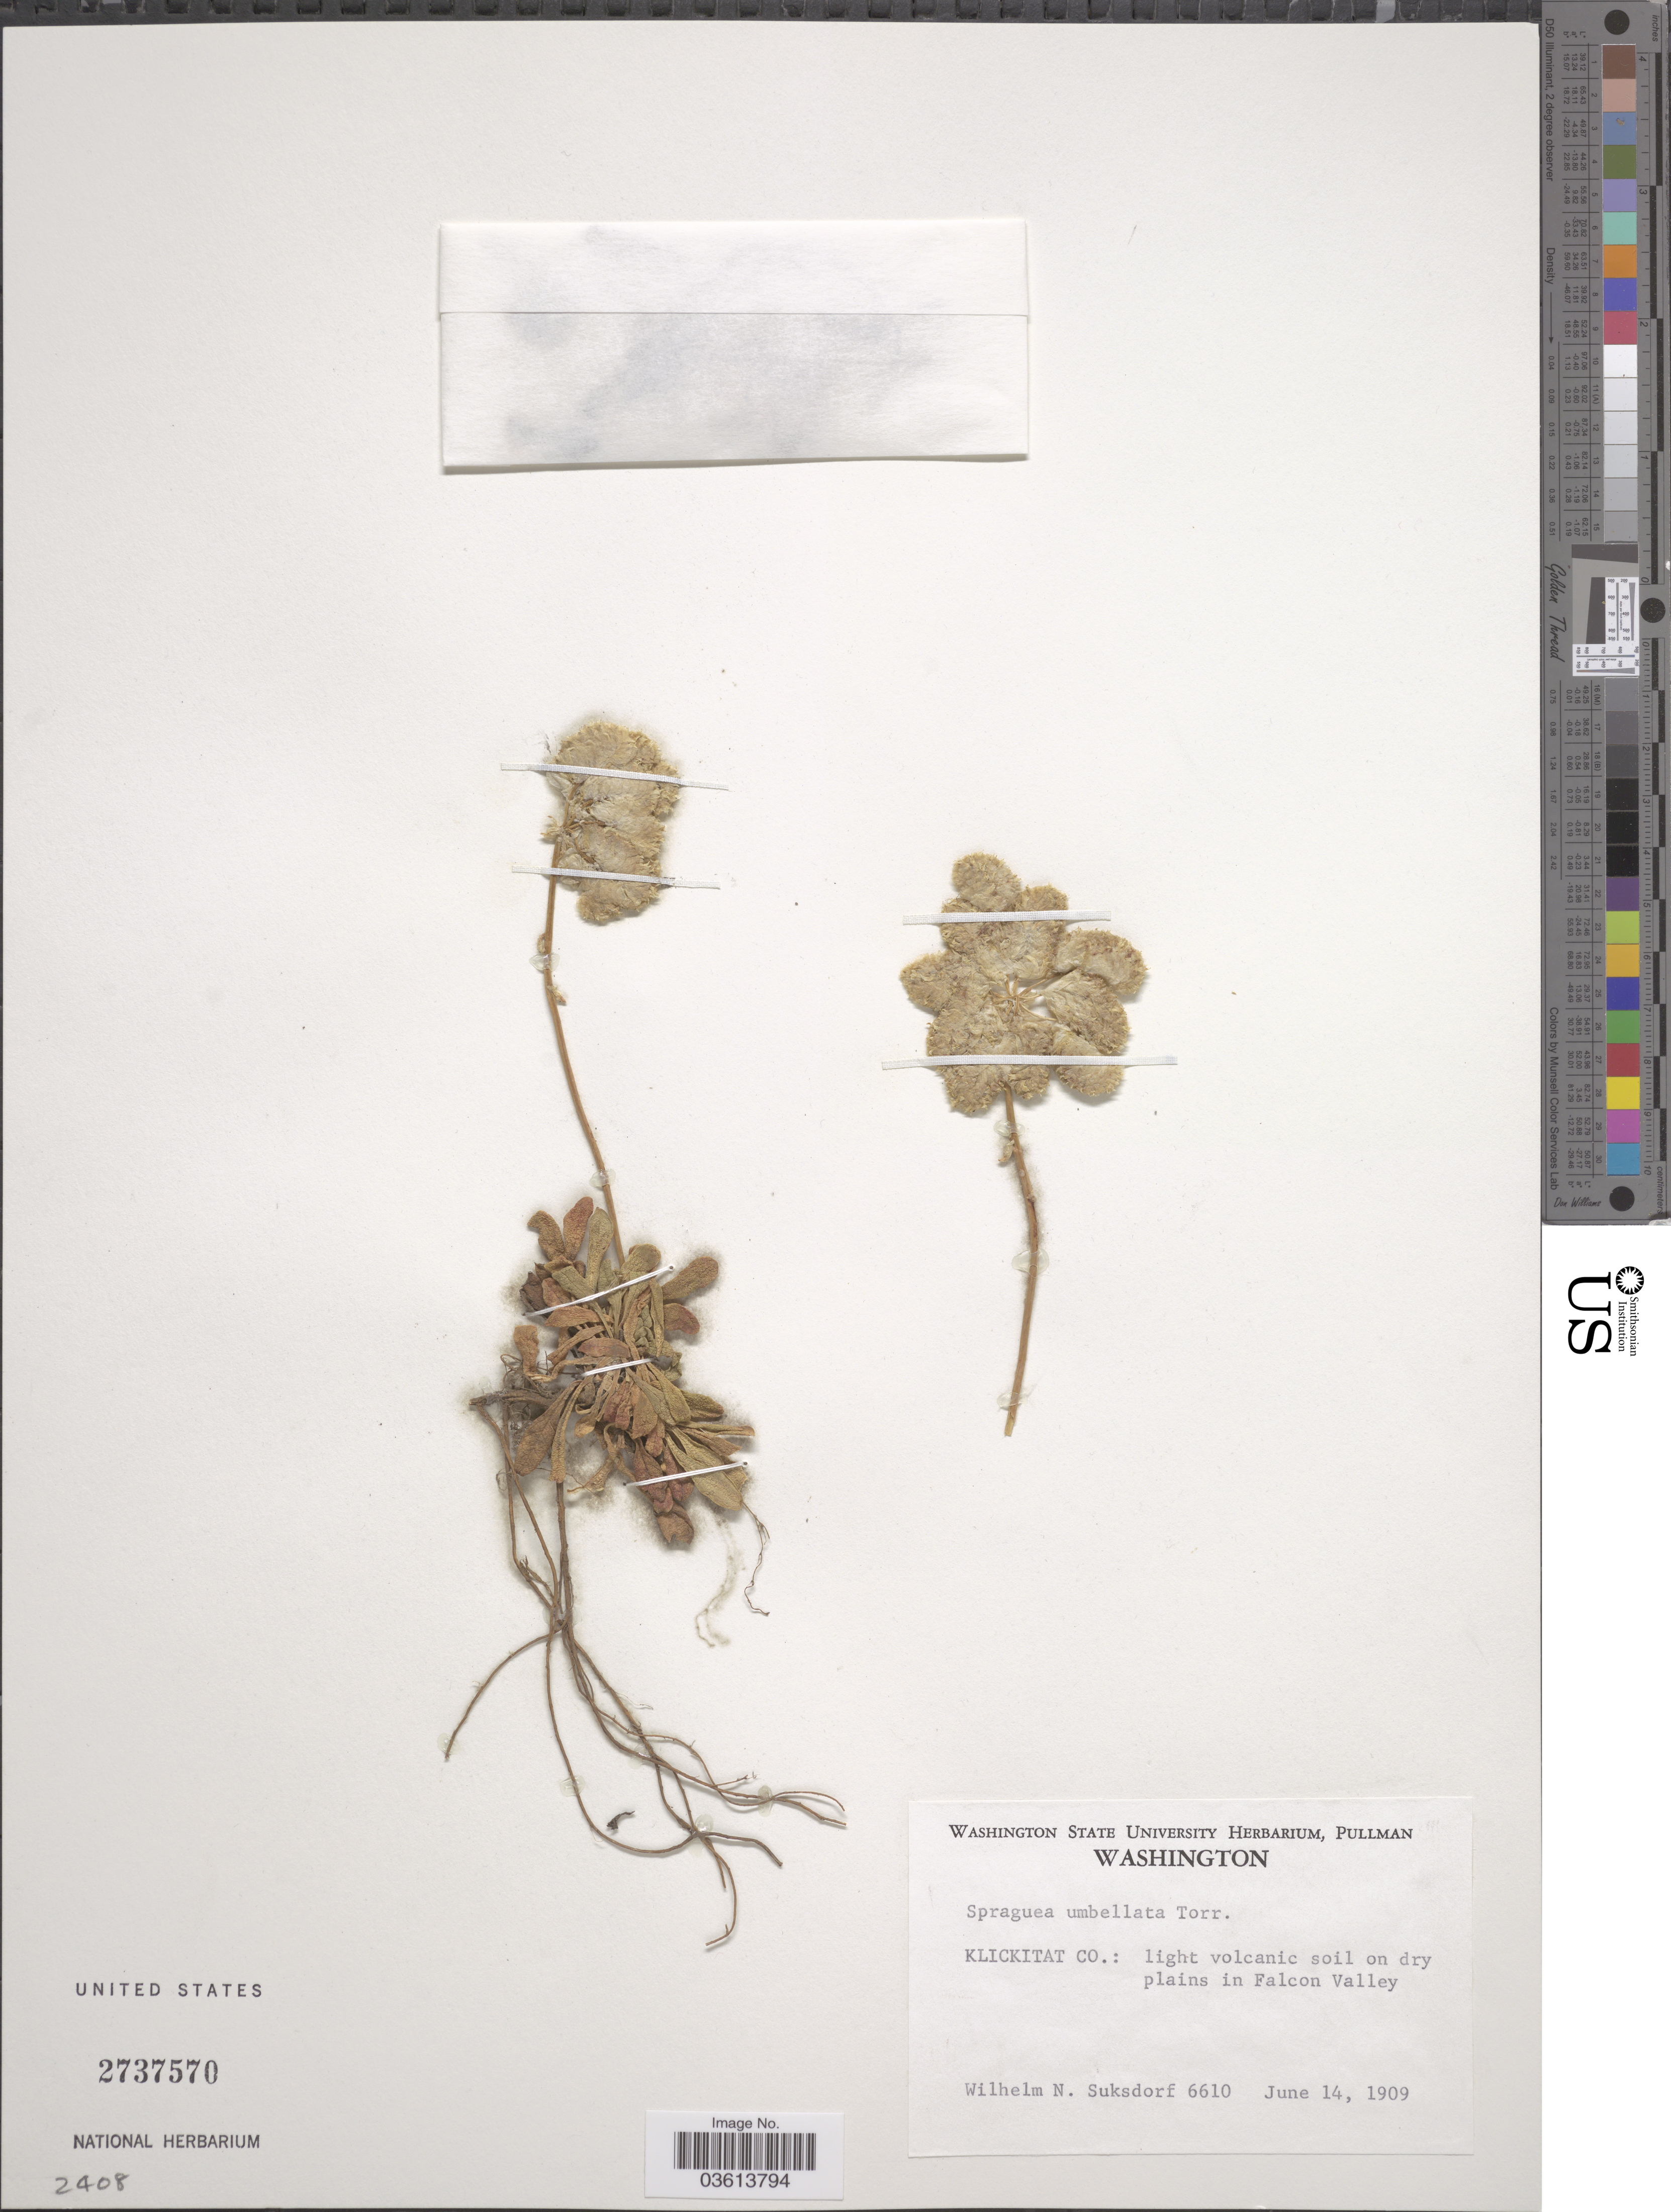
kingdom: Plantae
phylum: Tracheophyta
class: Magnoliopsida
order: Caryophyllales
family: Montiaceae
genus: Calyptridium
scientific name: Calyptridium umbellatum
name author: (Torr.) Greene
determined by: Strong, Mark T., (BOT), Smithsonian Institution - National Museum of Natural History (UNITED STATES)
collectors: W. N. Suksdorf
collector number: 6610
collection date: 1909-06-14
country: United States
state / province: Washington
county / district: Klickitat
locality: Klickitat Co.: soil on dry plains in Falcon Valley.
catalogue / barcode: US 2737570